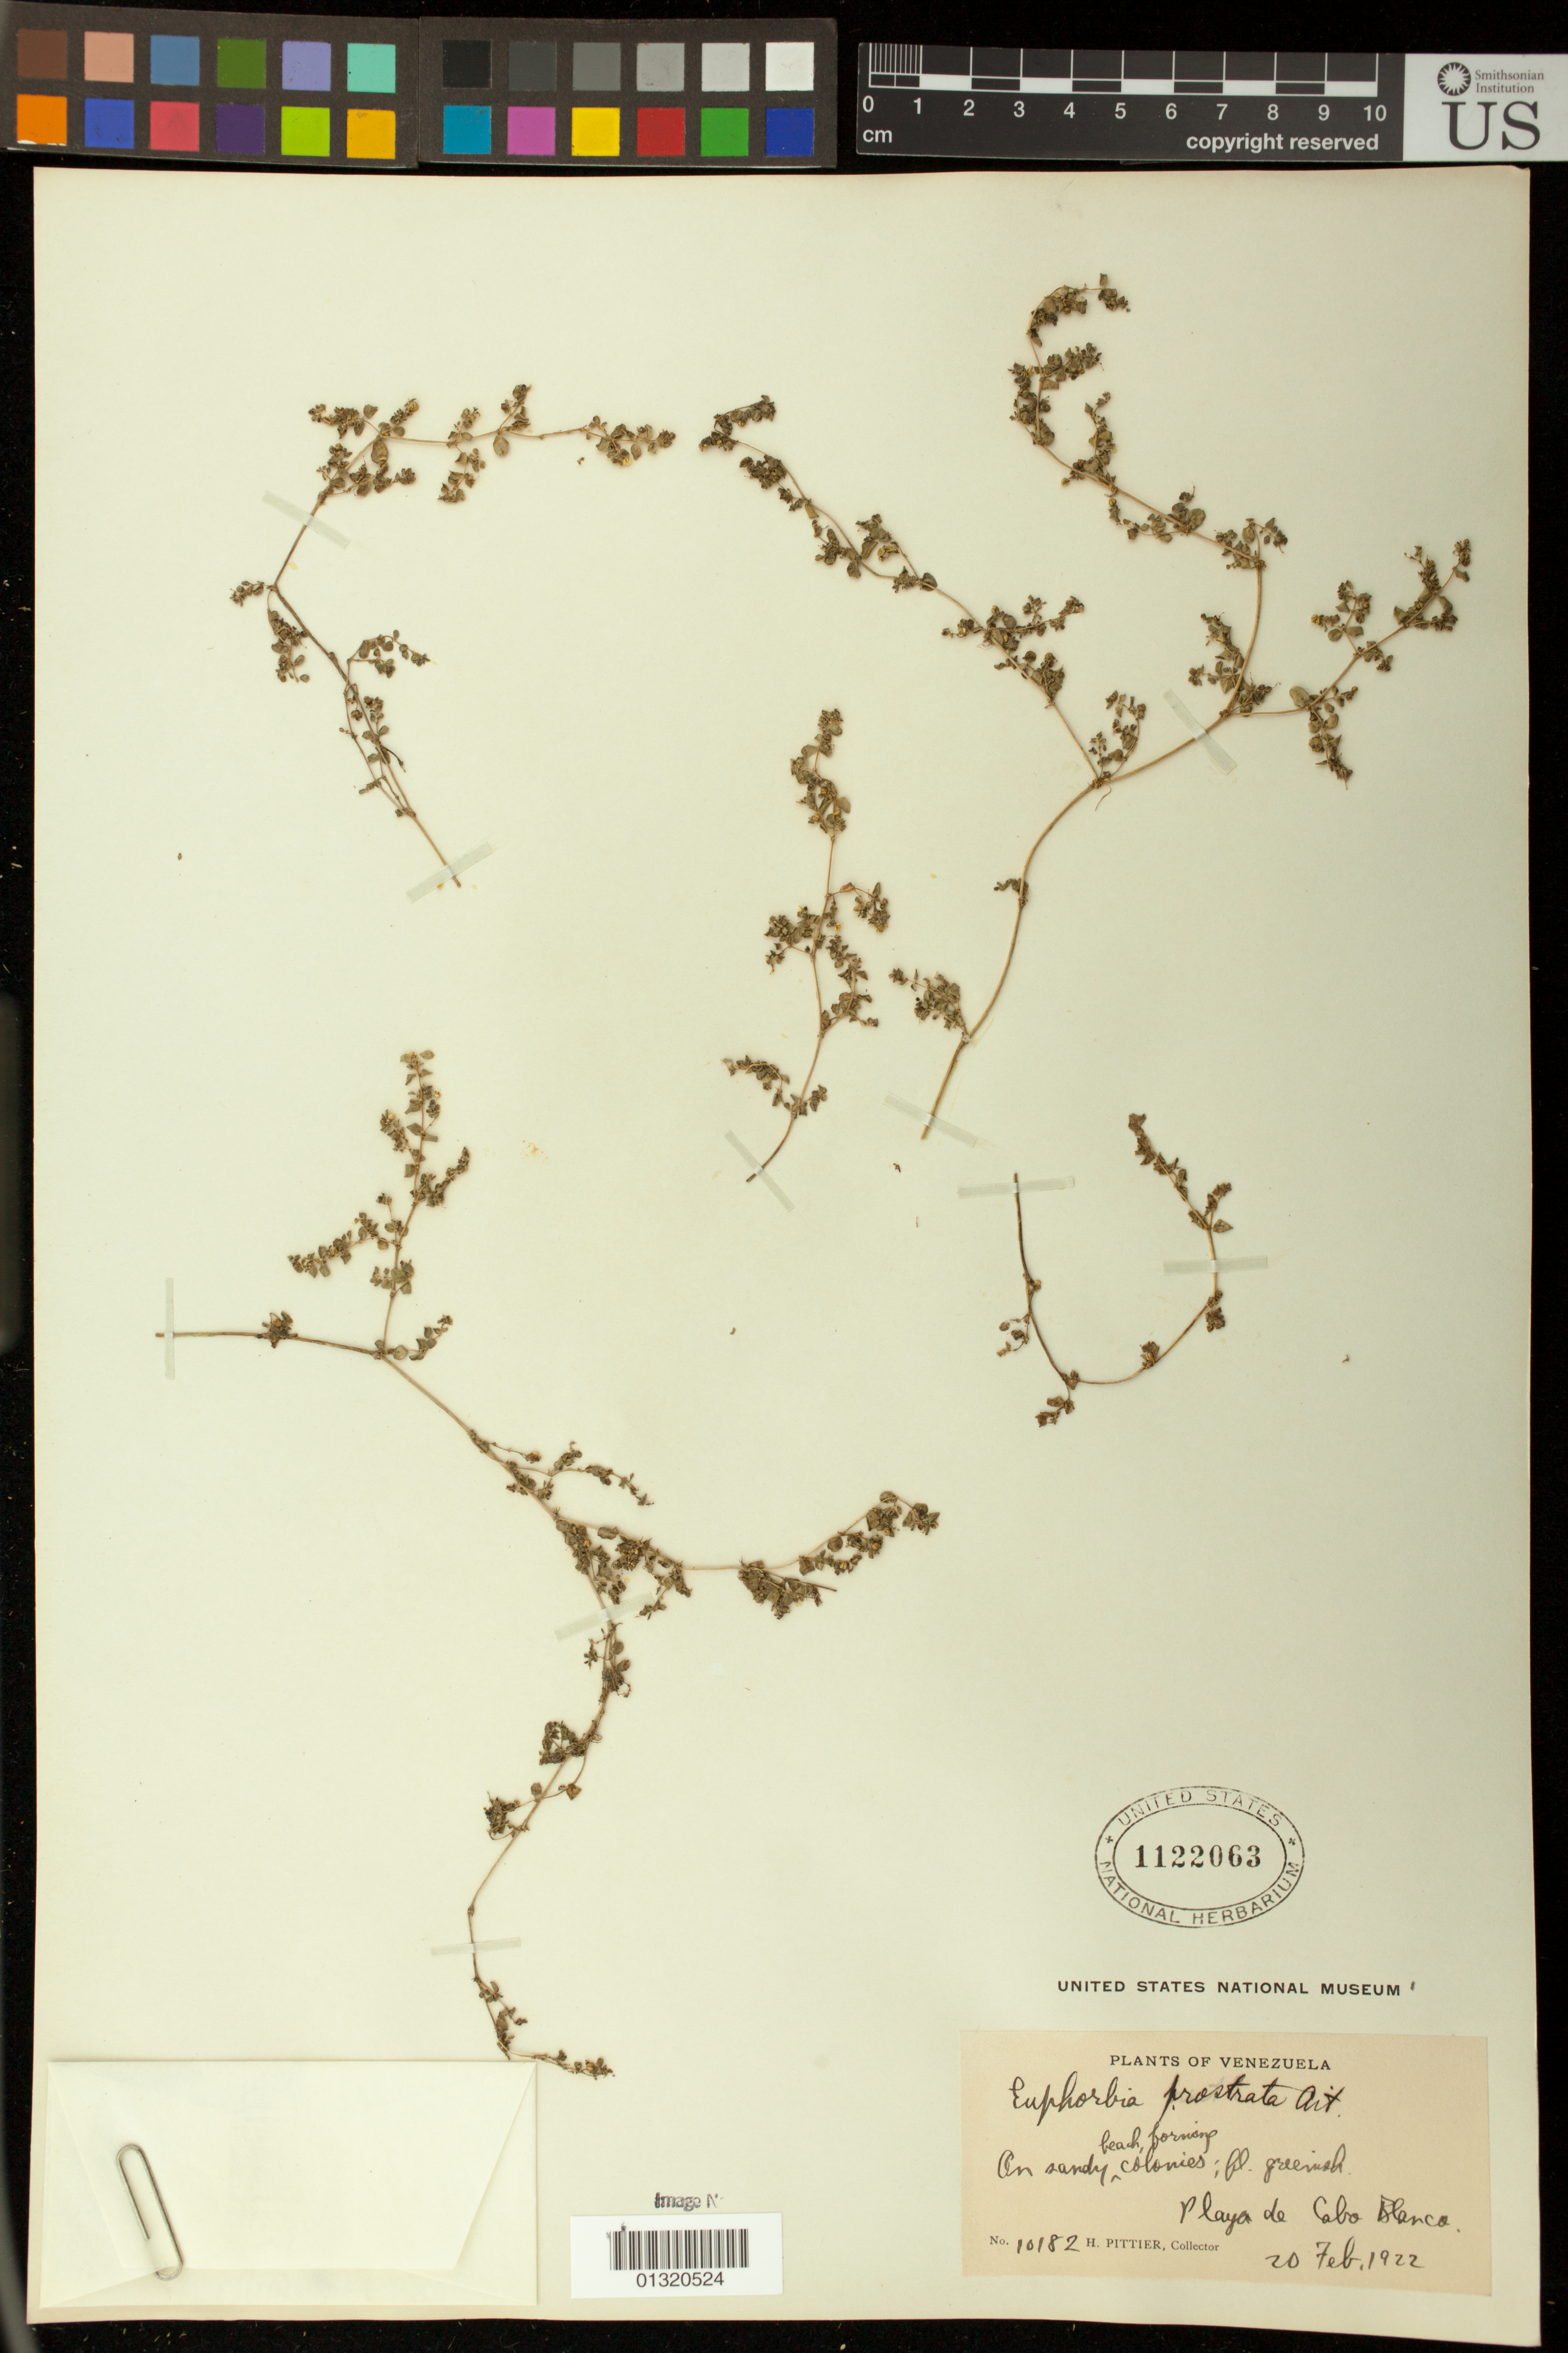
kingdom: Plantae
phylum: Tracheophyta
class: Magnoliopsida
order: Malpighiales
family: Euphorbiaceae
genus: Euphorbia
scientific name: Euphorbia prostrata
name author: Aiton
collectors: H. F. Pittier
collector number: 10182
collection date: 1922-02-20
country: Venezuela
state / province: Vargas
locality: Playa de Cabo Blanco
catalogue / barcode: US 1122063